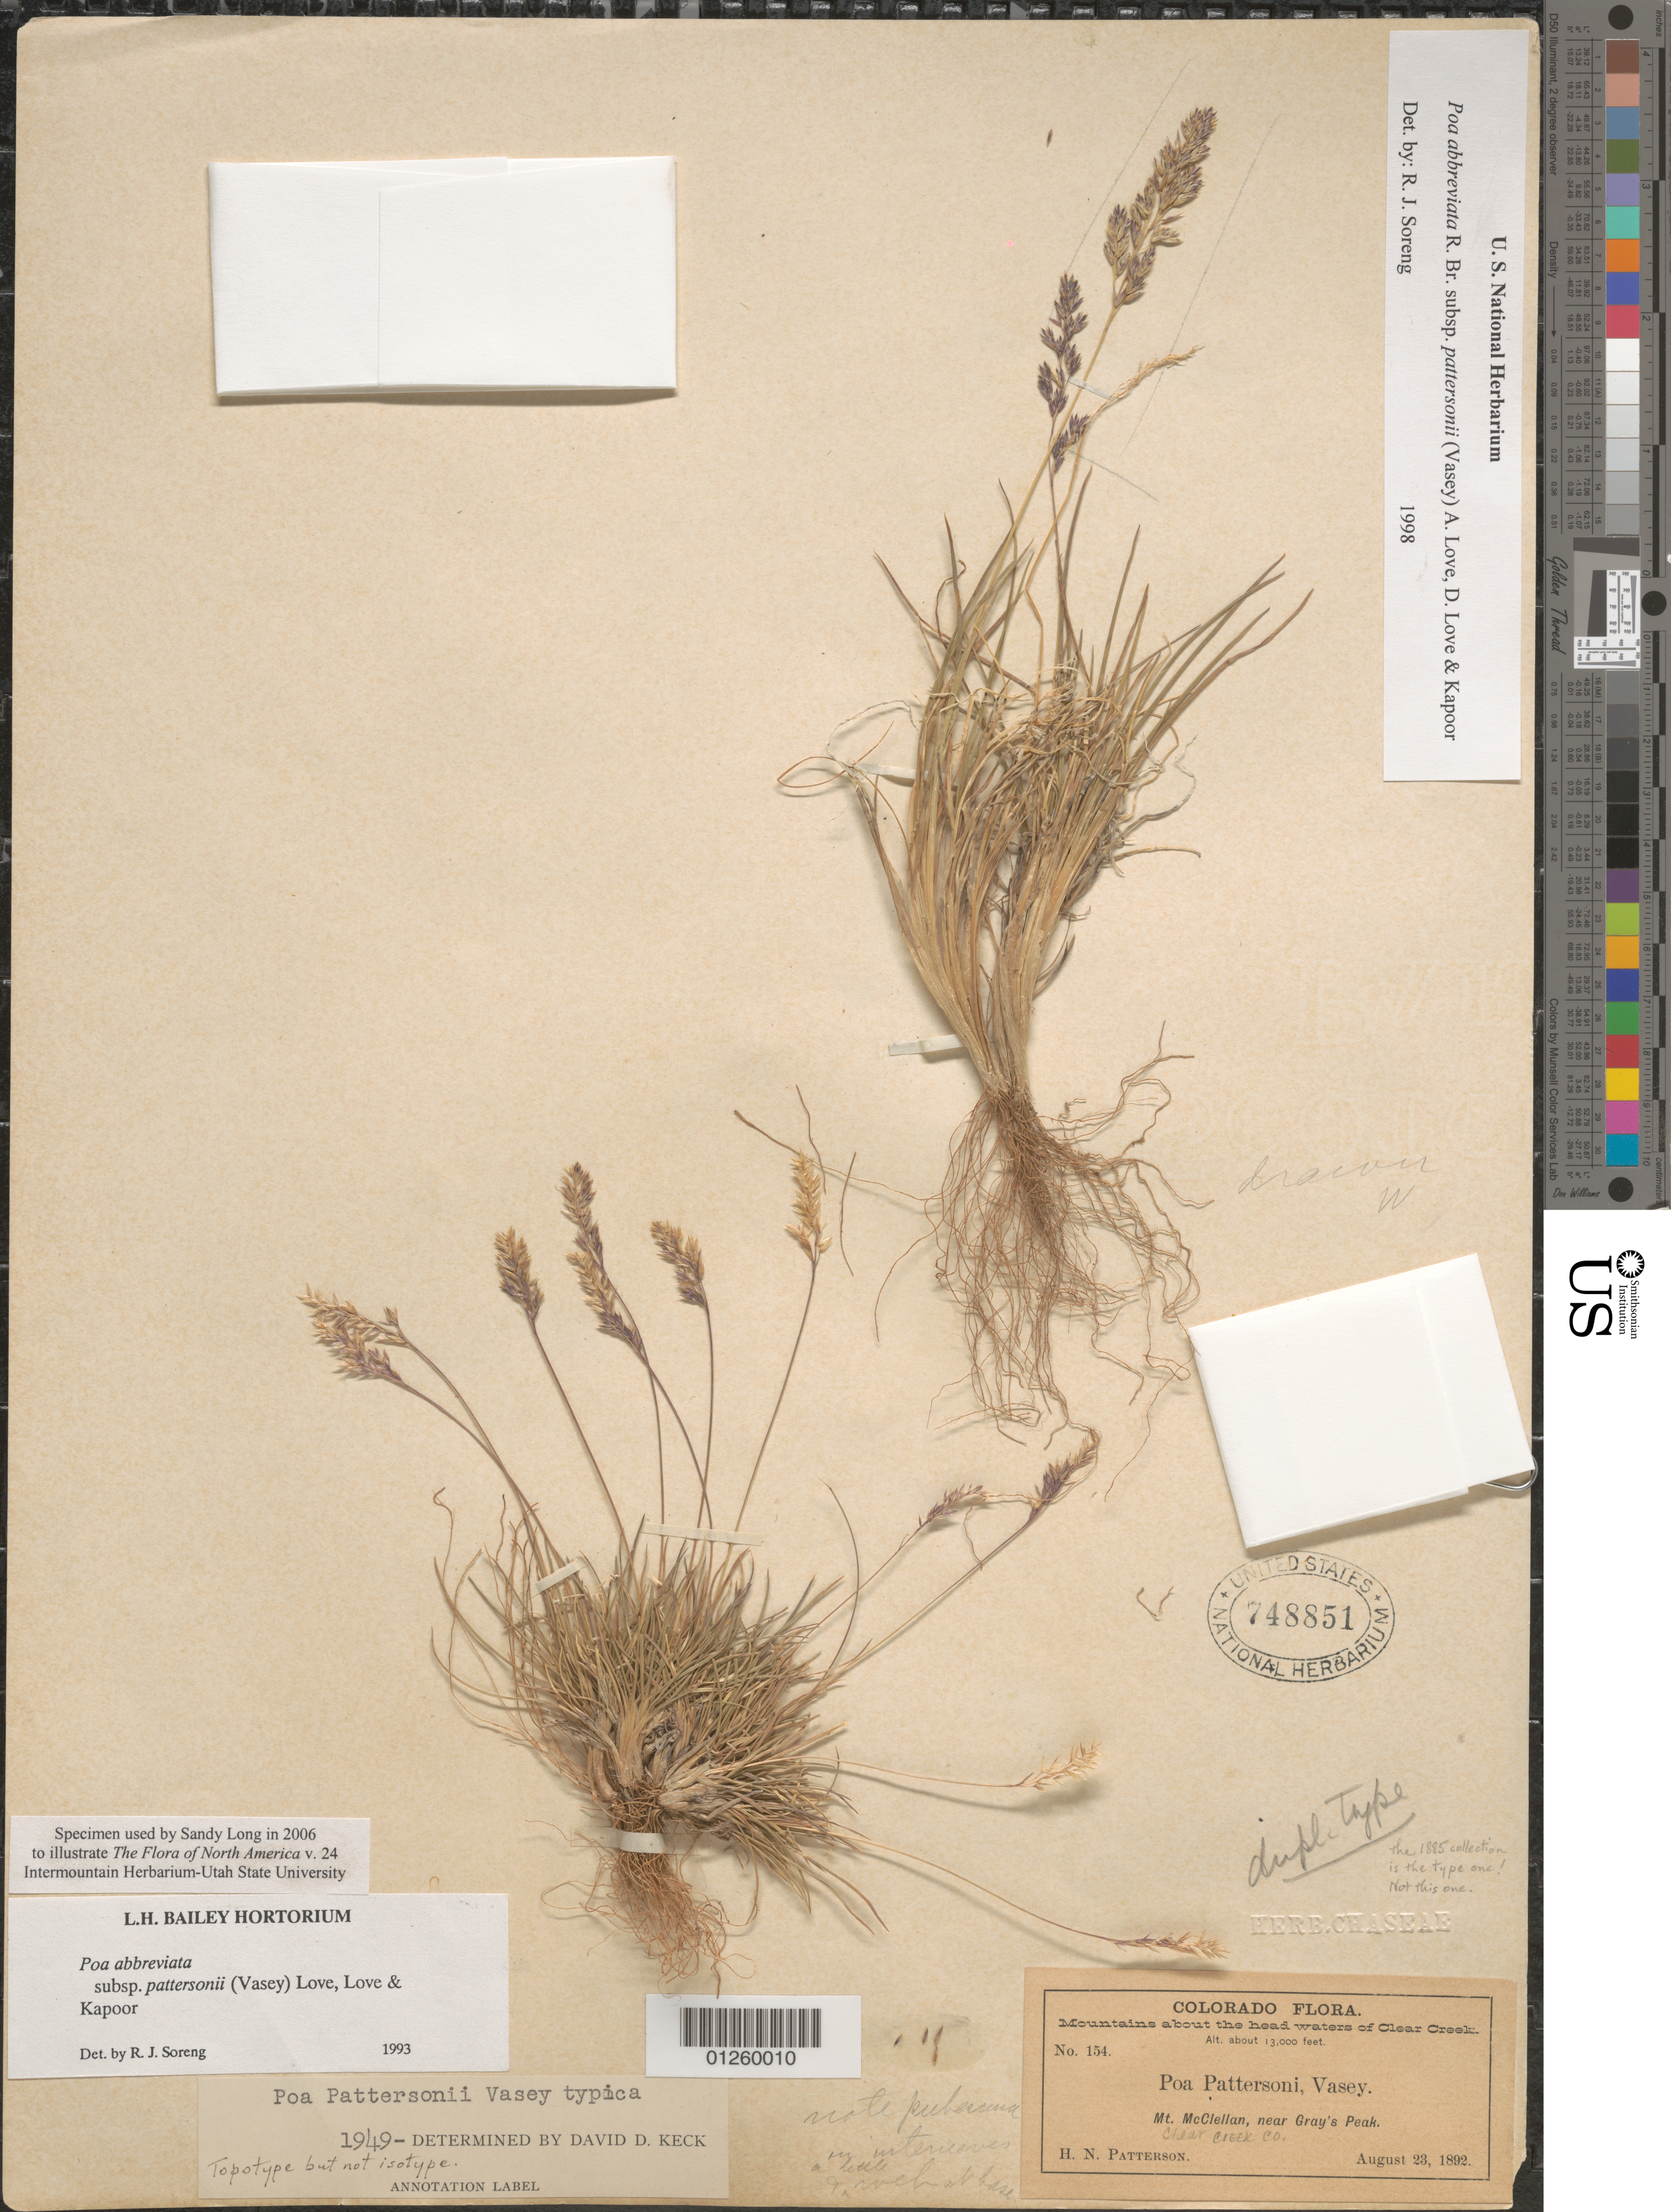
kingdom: Plantae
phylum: Tracheophyta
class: Liliopsida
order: Poales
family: Poaceae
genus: Poa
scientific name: Poa abbreviata subsp. pattersonii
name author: (Vasey) Á. Löve et al.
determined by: Soreng, Robert J., Research Associate (BOT), Smithsonian Institution - National Museum of Natural History (UNITED STATES)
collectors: H. N. Patterson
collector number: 154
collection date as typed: August 23, 1892.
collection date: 1892-08-23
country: United States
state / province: Colorado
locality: Mt. McClellan, near Gray's Peak.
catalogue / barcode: US 748851